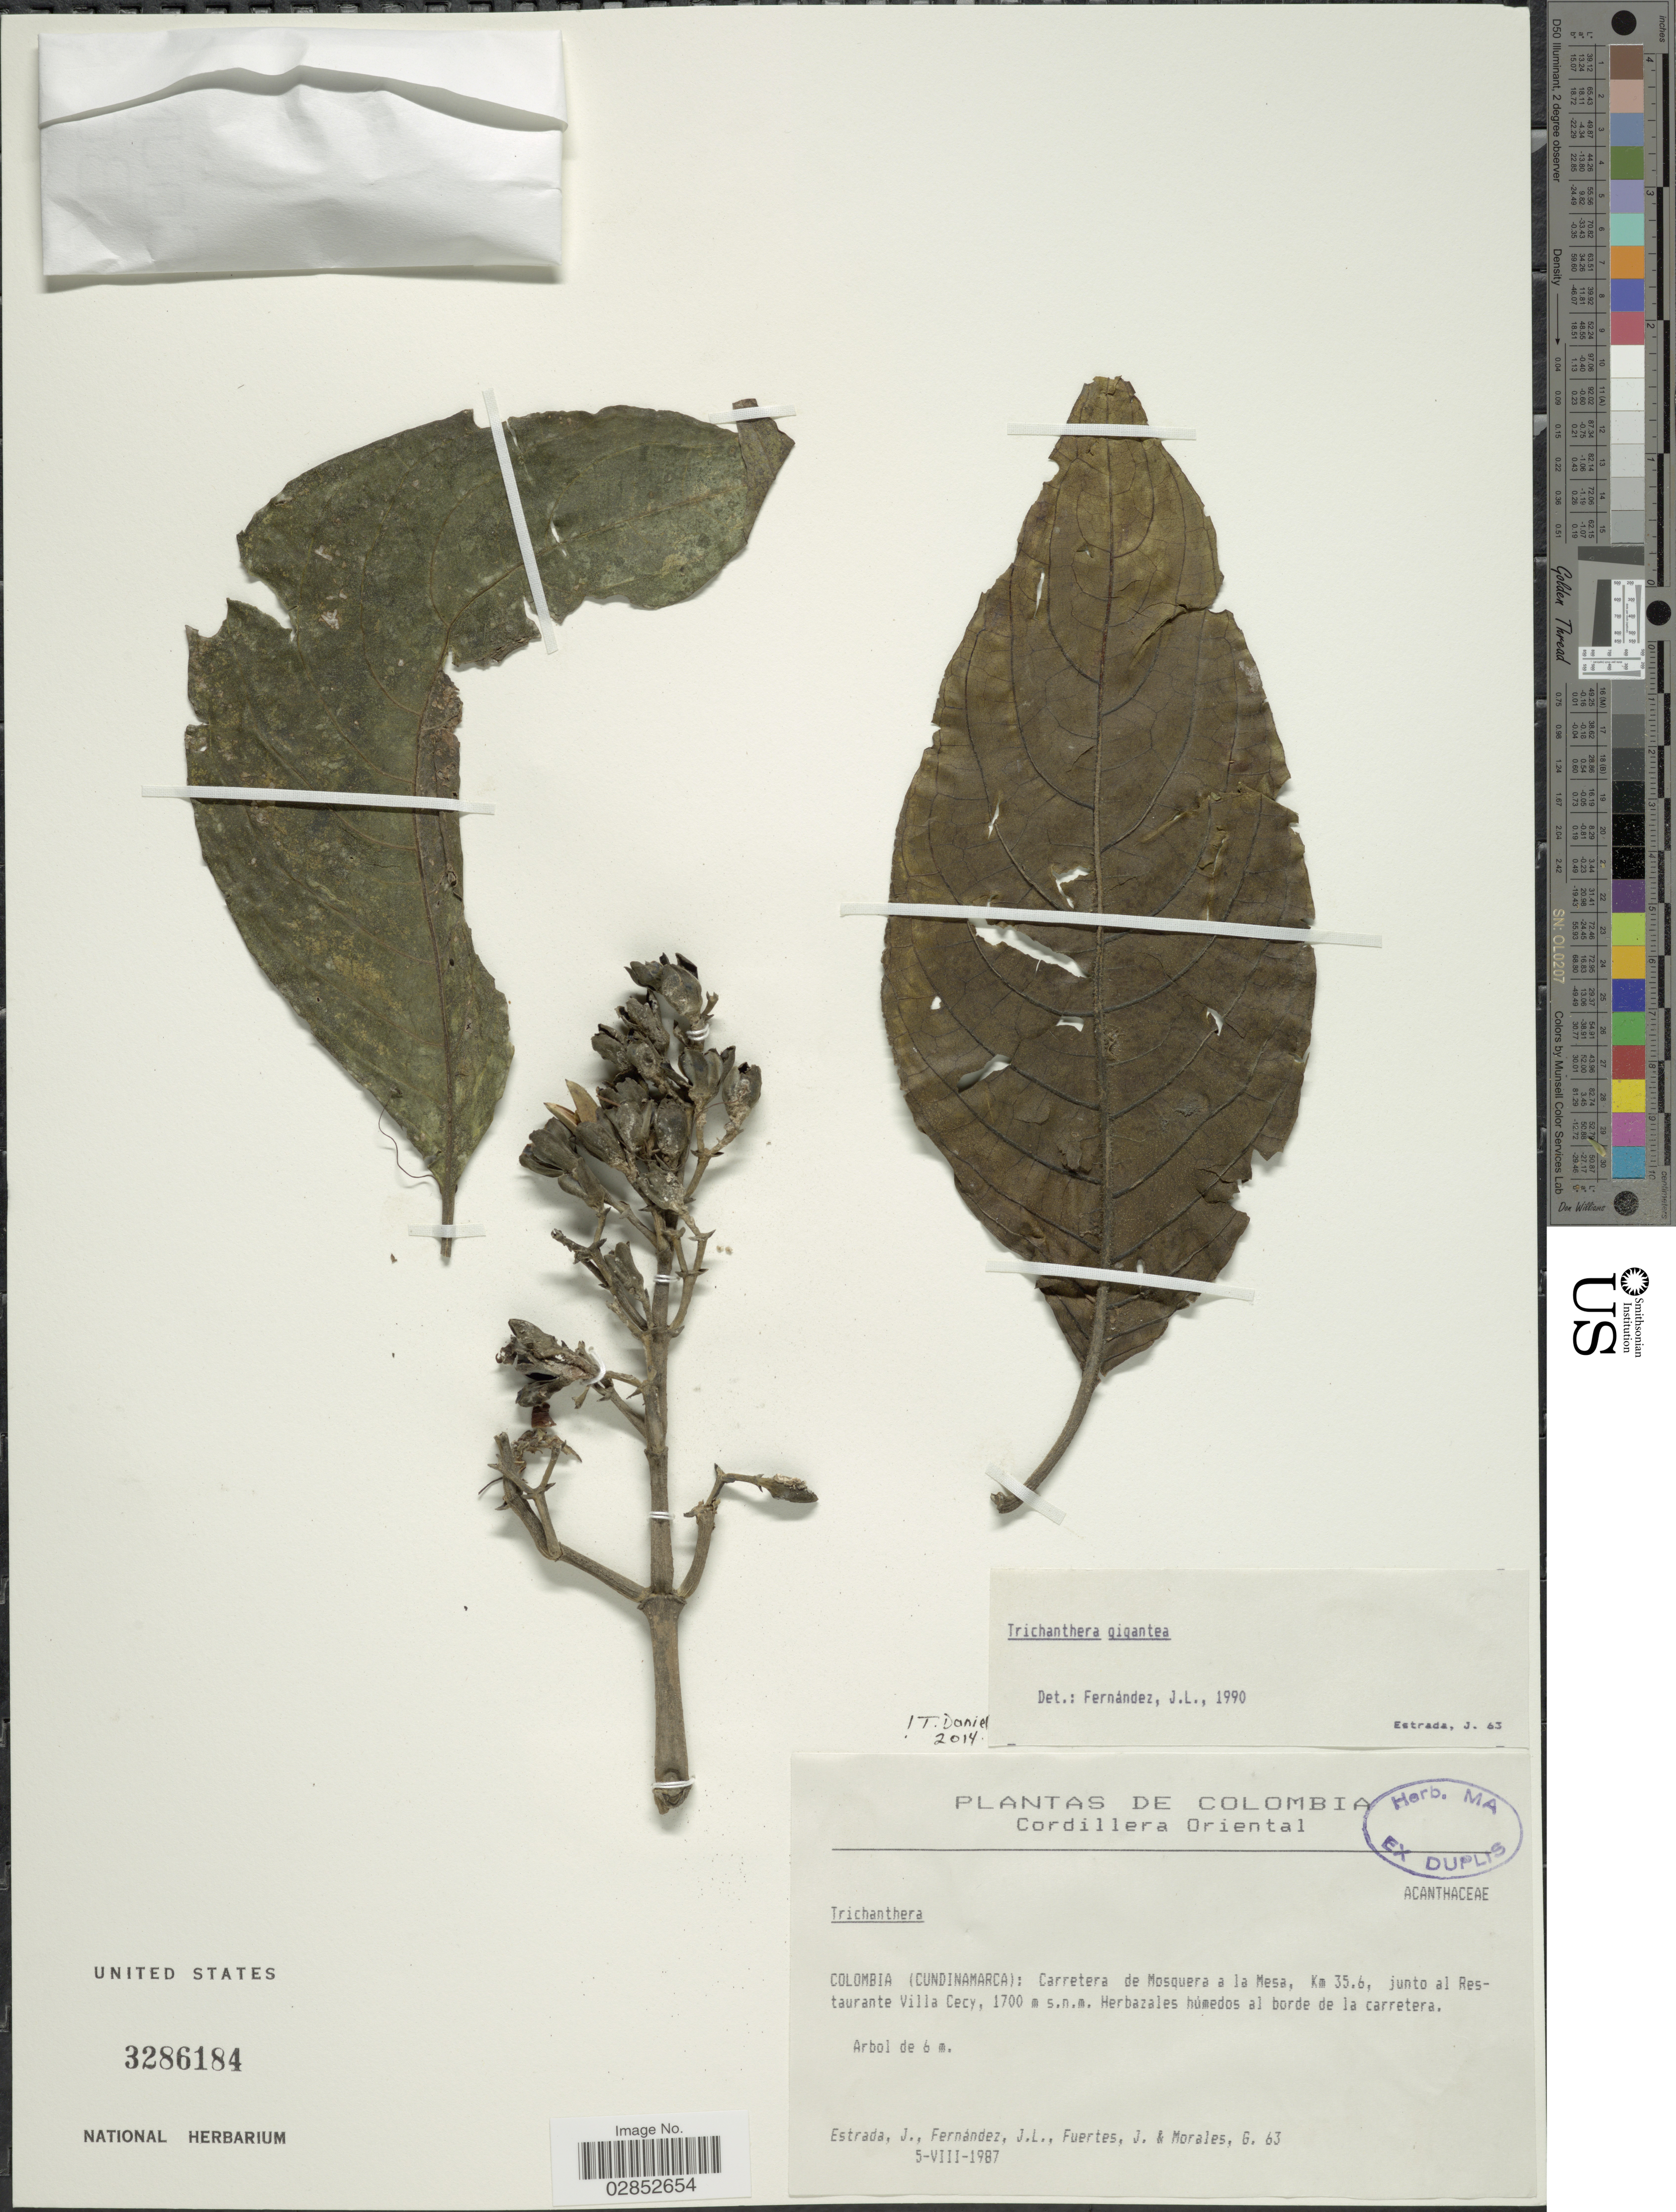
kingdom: Plantae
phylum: Tracheophyta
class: Magnoliopsida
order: Lamiales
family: Acanthaceae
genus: Trichanthera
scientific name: Trichanthera gigantea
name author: (Bonpl.) Nees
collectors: J. Estrada, J. Fernandez, J. Fuertes & G. Morales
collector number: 63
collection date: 1987-08-05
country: Colombia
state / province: Cundinamarca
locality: Carretera de Mosquera a la Mesa, Km 35.6, junto al Restaurante Villa Cecy.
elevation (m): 1700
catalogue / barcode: US 3286184